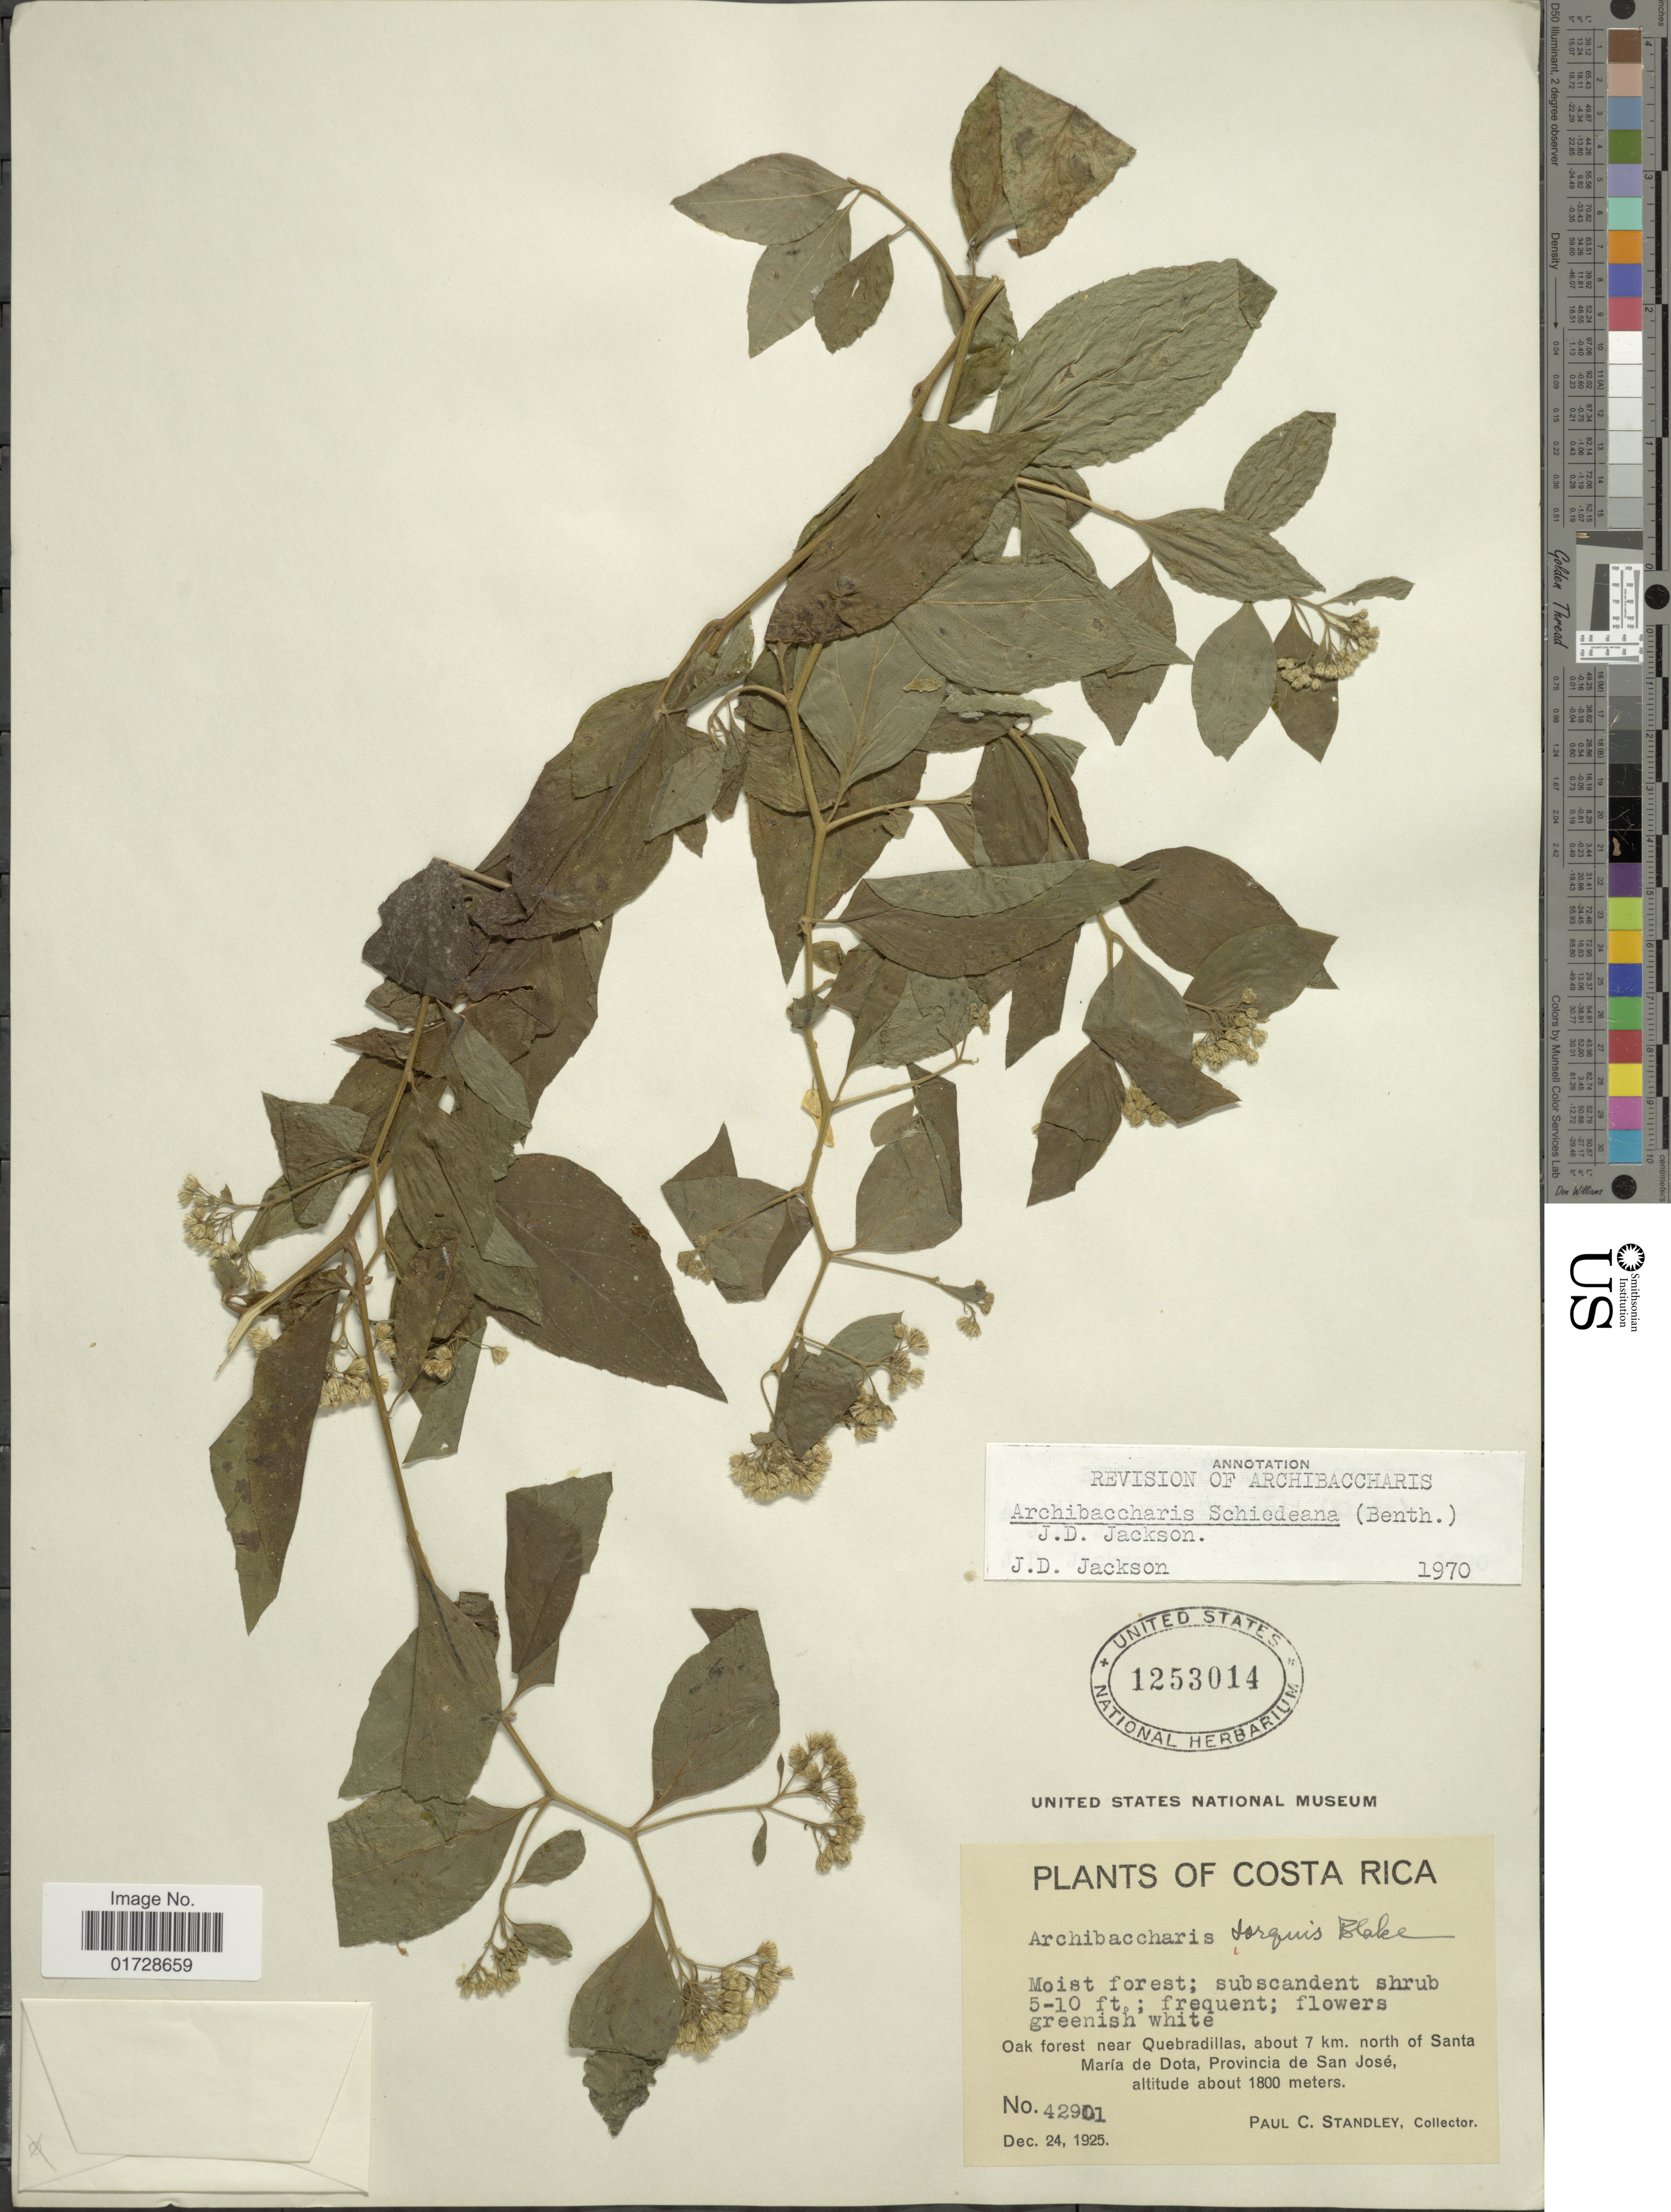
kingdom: Plantae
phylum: Tracheophyta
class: Magnoliopsida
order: Asterales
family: Asteraceae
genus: Archibaccharis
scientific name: Archibaccharis schiedeana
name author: (Benth.) J.D. Jacks.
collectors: P. C. Standley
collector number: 42901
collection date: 1925-12-24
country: Costa Rica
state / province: San José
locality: Oak forest near Quebradillas, about 7 km north of Santa Maria de Dota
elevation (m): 1800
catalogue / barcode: US 1253014